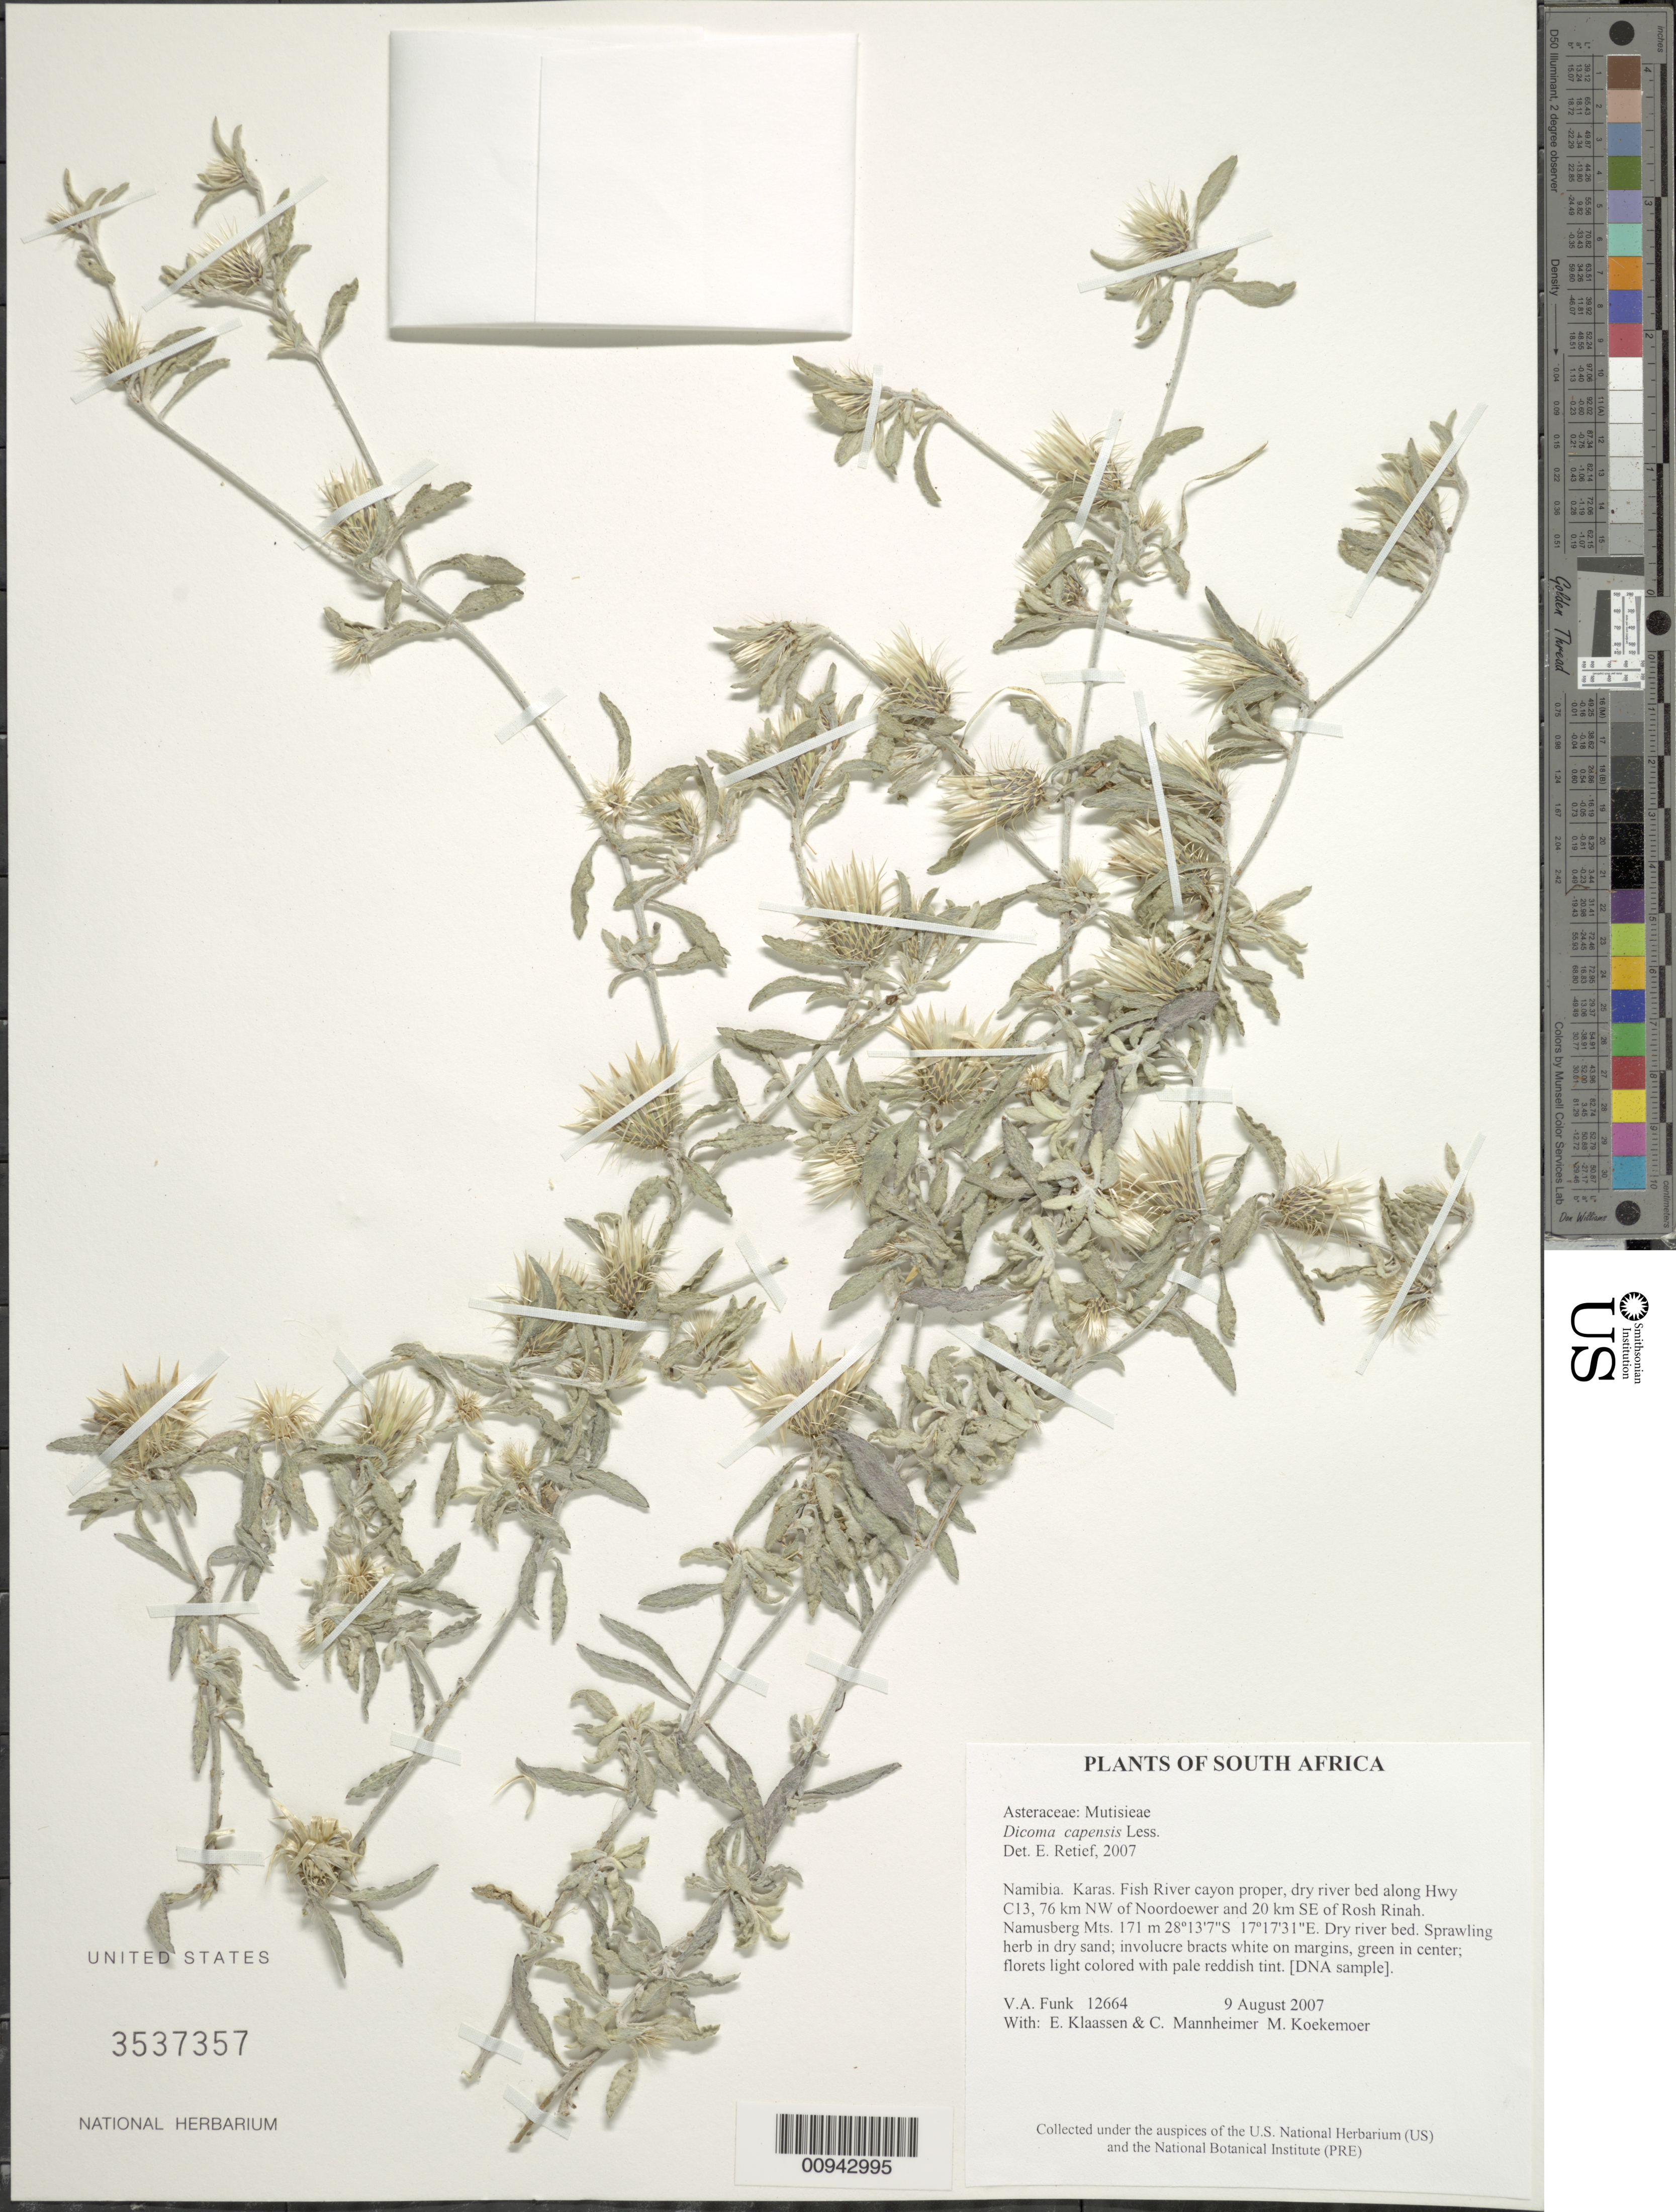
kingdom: Plantae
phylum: Tracheophyta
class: Magnoliopsida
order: Asterales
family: Asteraceae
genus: Dicoma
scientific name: Dicoma capensis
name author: Less.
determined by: Retief, E.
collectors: V. Funk, M. Koekemoer, E. S. Klaassen & C. A. Mannheimer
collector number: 12664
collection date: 2007-08-09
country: Namibia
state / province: Karas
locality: Fish River cayon proper, dry river bed along Hwy C13, 76 km NW of Noordoewer and 20 km SE of Rosh Rinah. Namusberg Mts.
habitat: Dry river bed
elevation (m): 171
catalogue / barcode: US 3537357